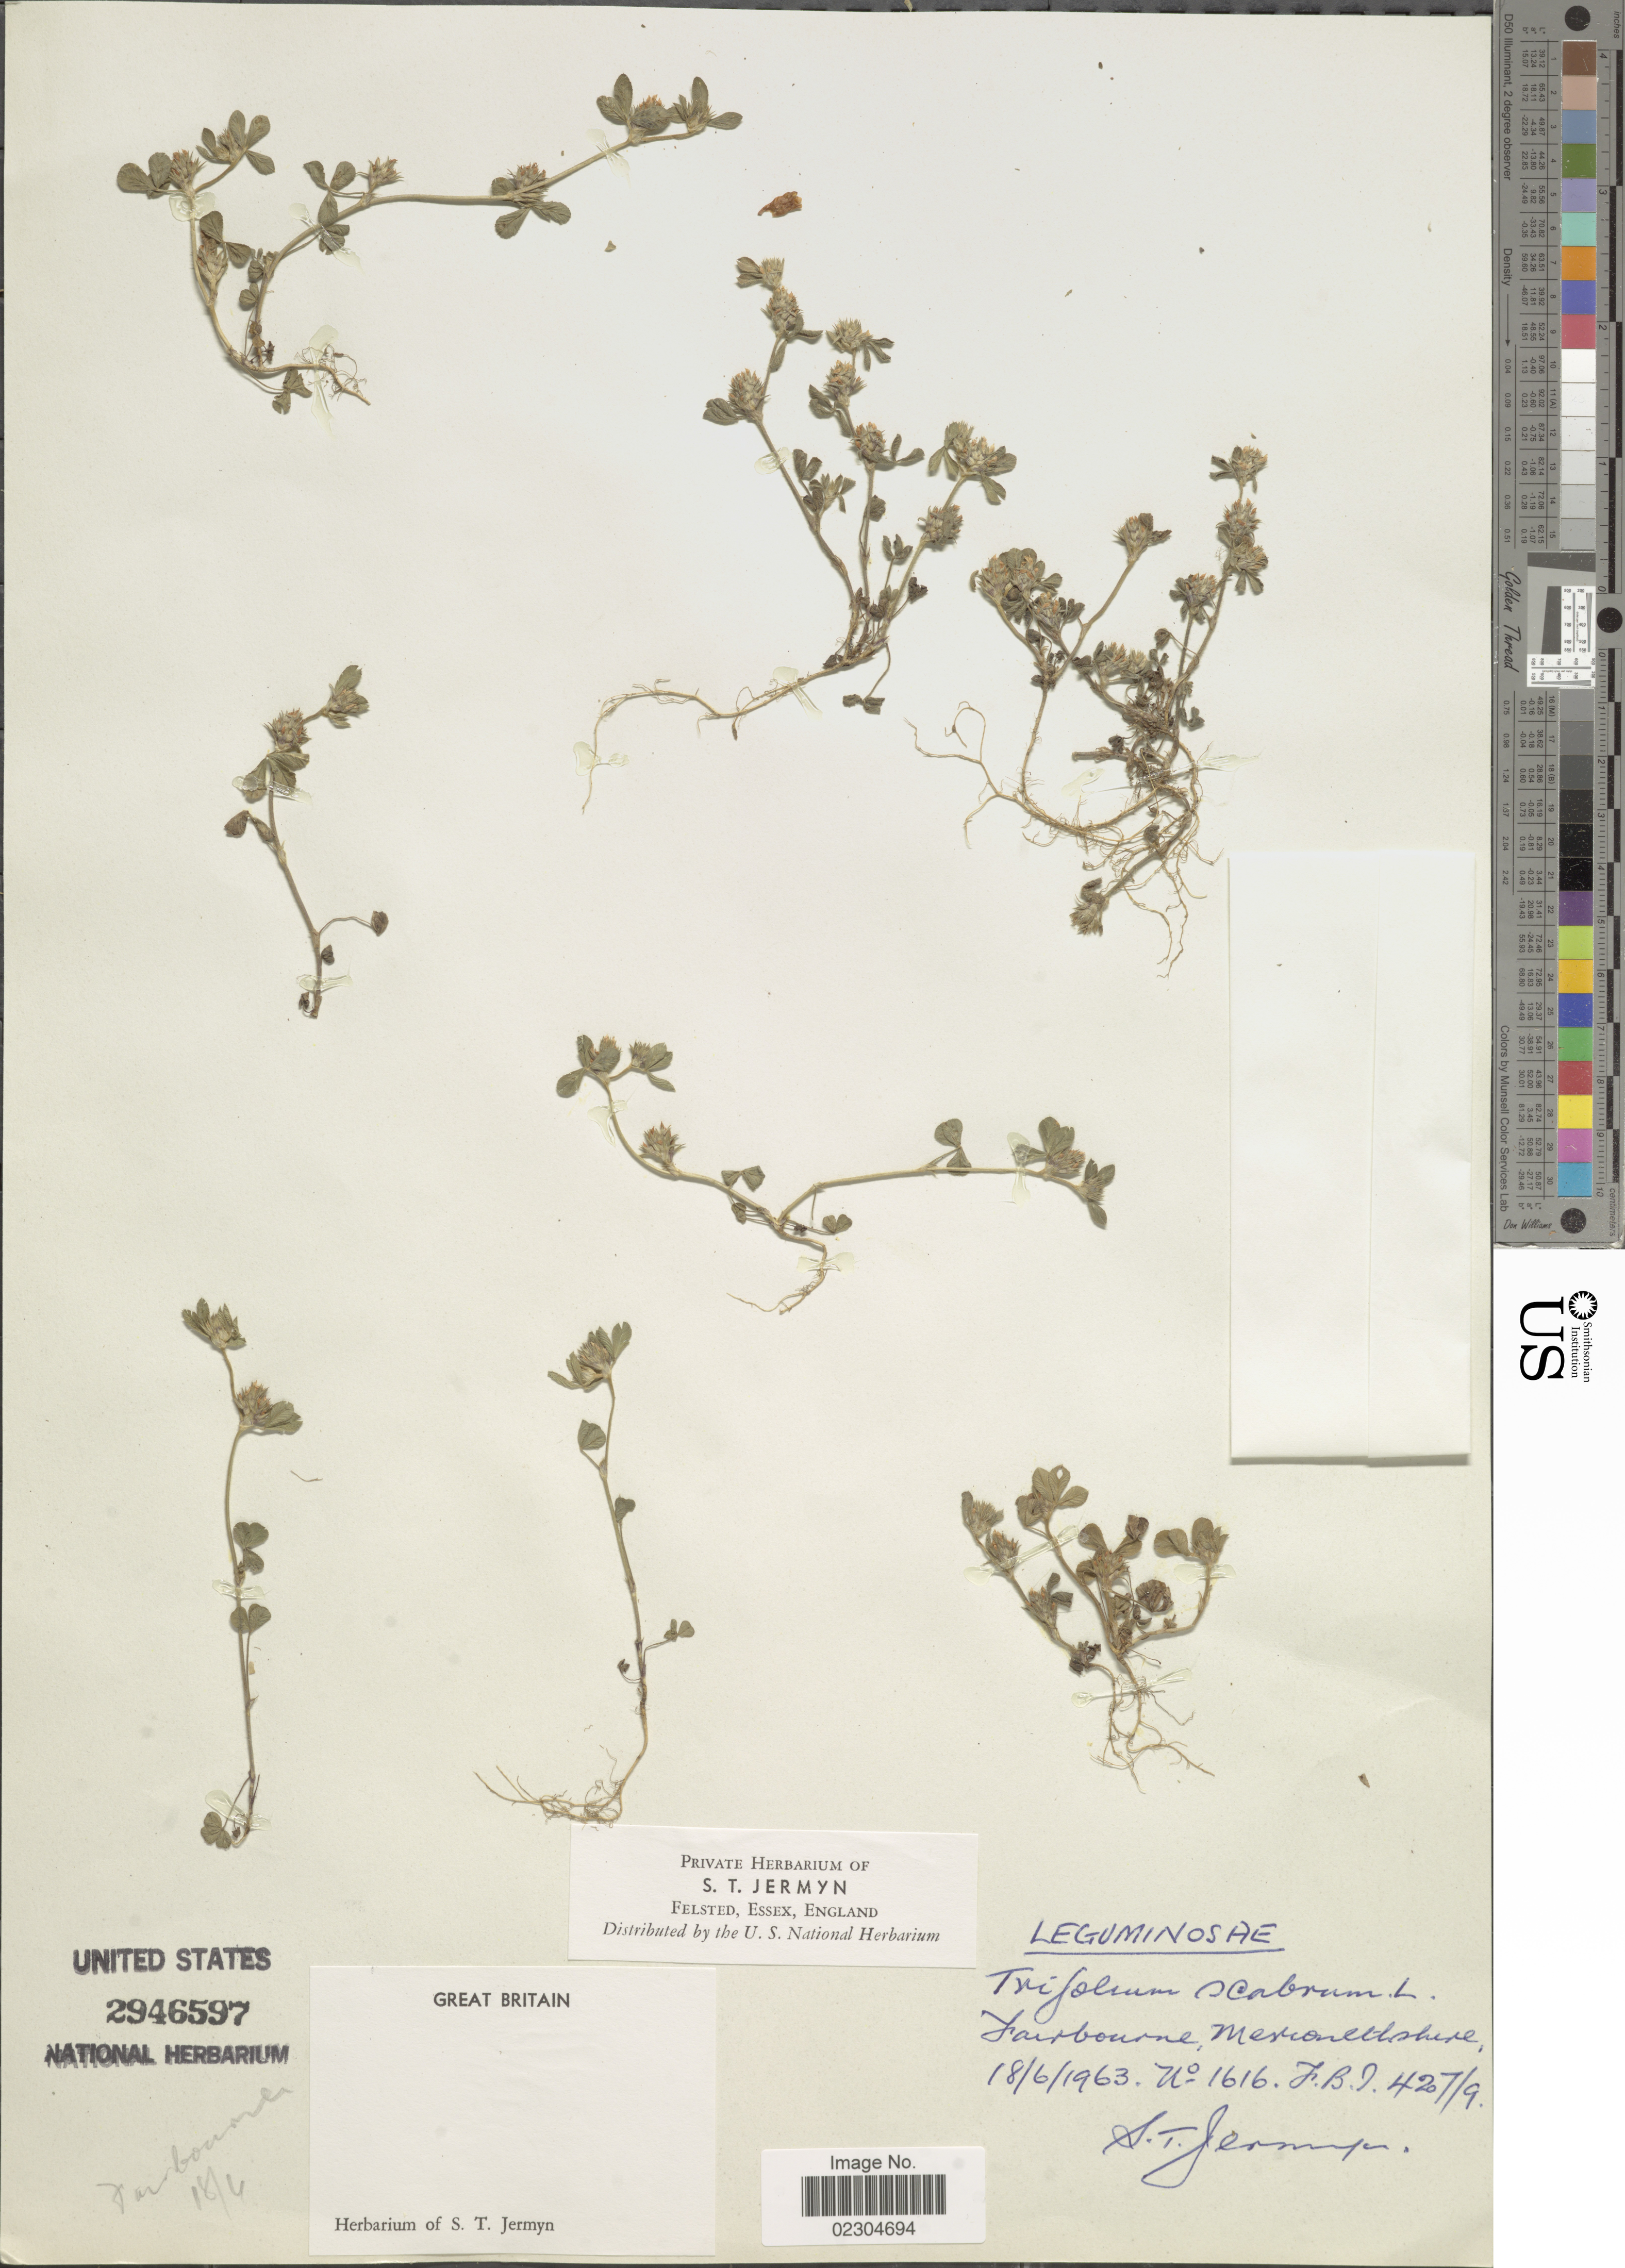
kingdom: Plantae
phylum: Tracheophyta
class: Magnoliopsida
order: Fabales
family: Fabaceae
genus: Trifolium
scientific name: Trifolium scabrum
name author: L.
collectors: S. Jermyn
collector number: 1616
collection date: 1963-06-18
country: United Kingdom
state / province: Wales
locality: Great Britain. Fairbourne, Merionethshire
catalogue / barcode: US 2946597